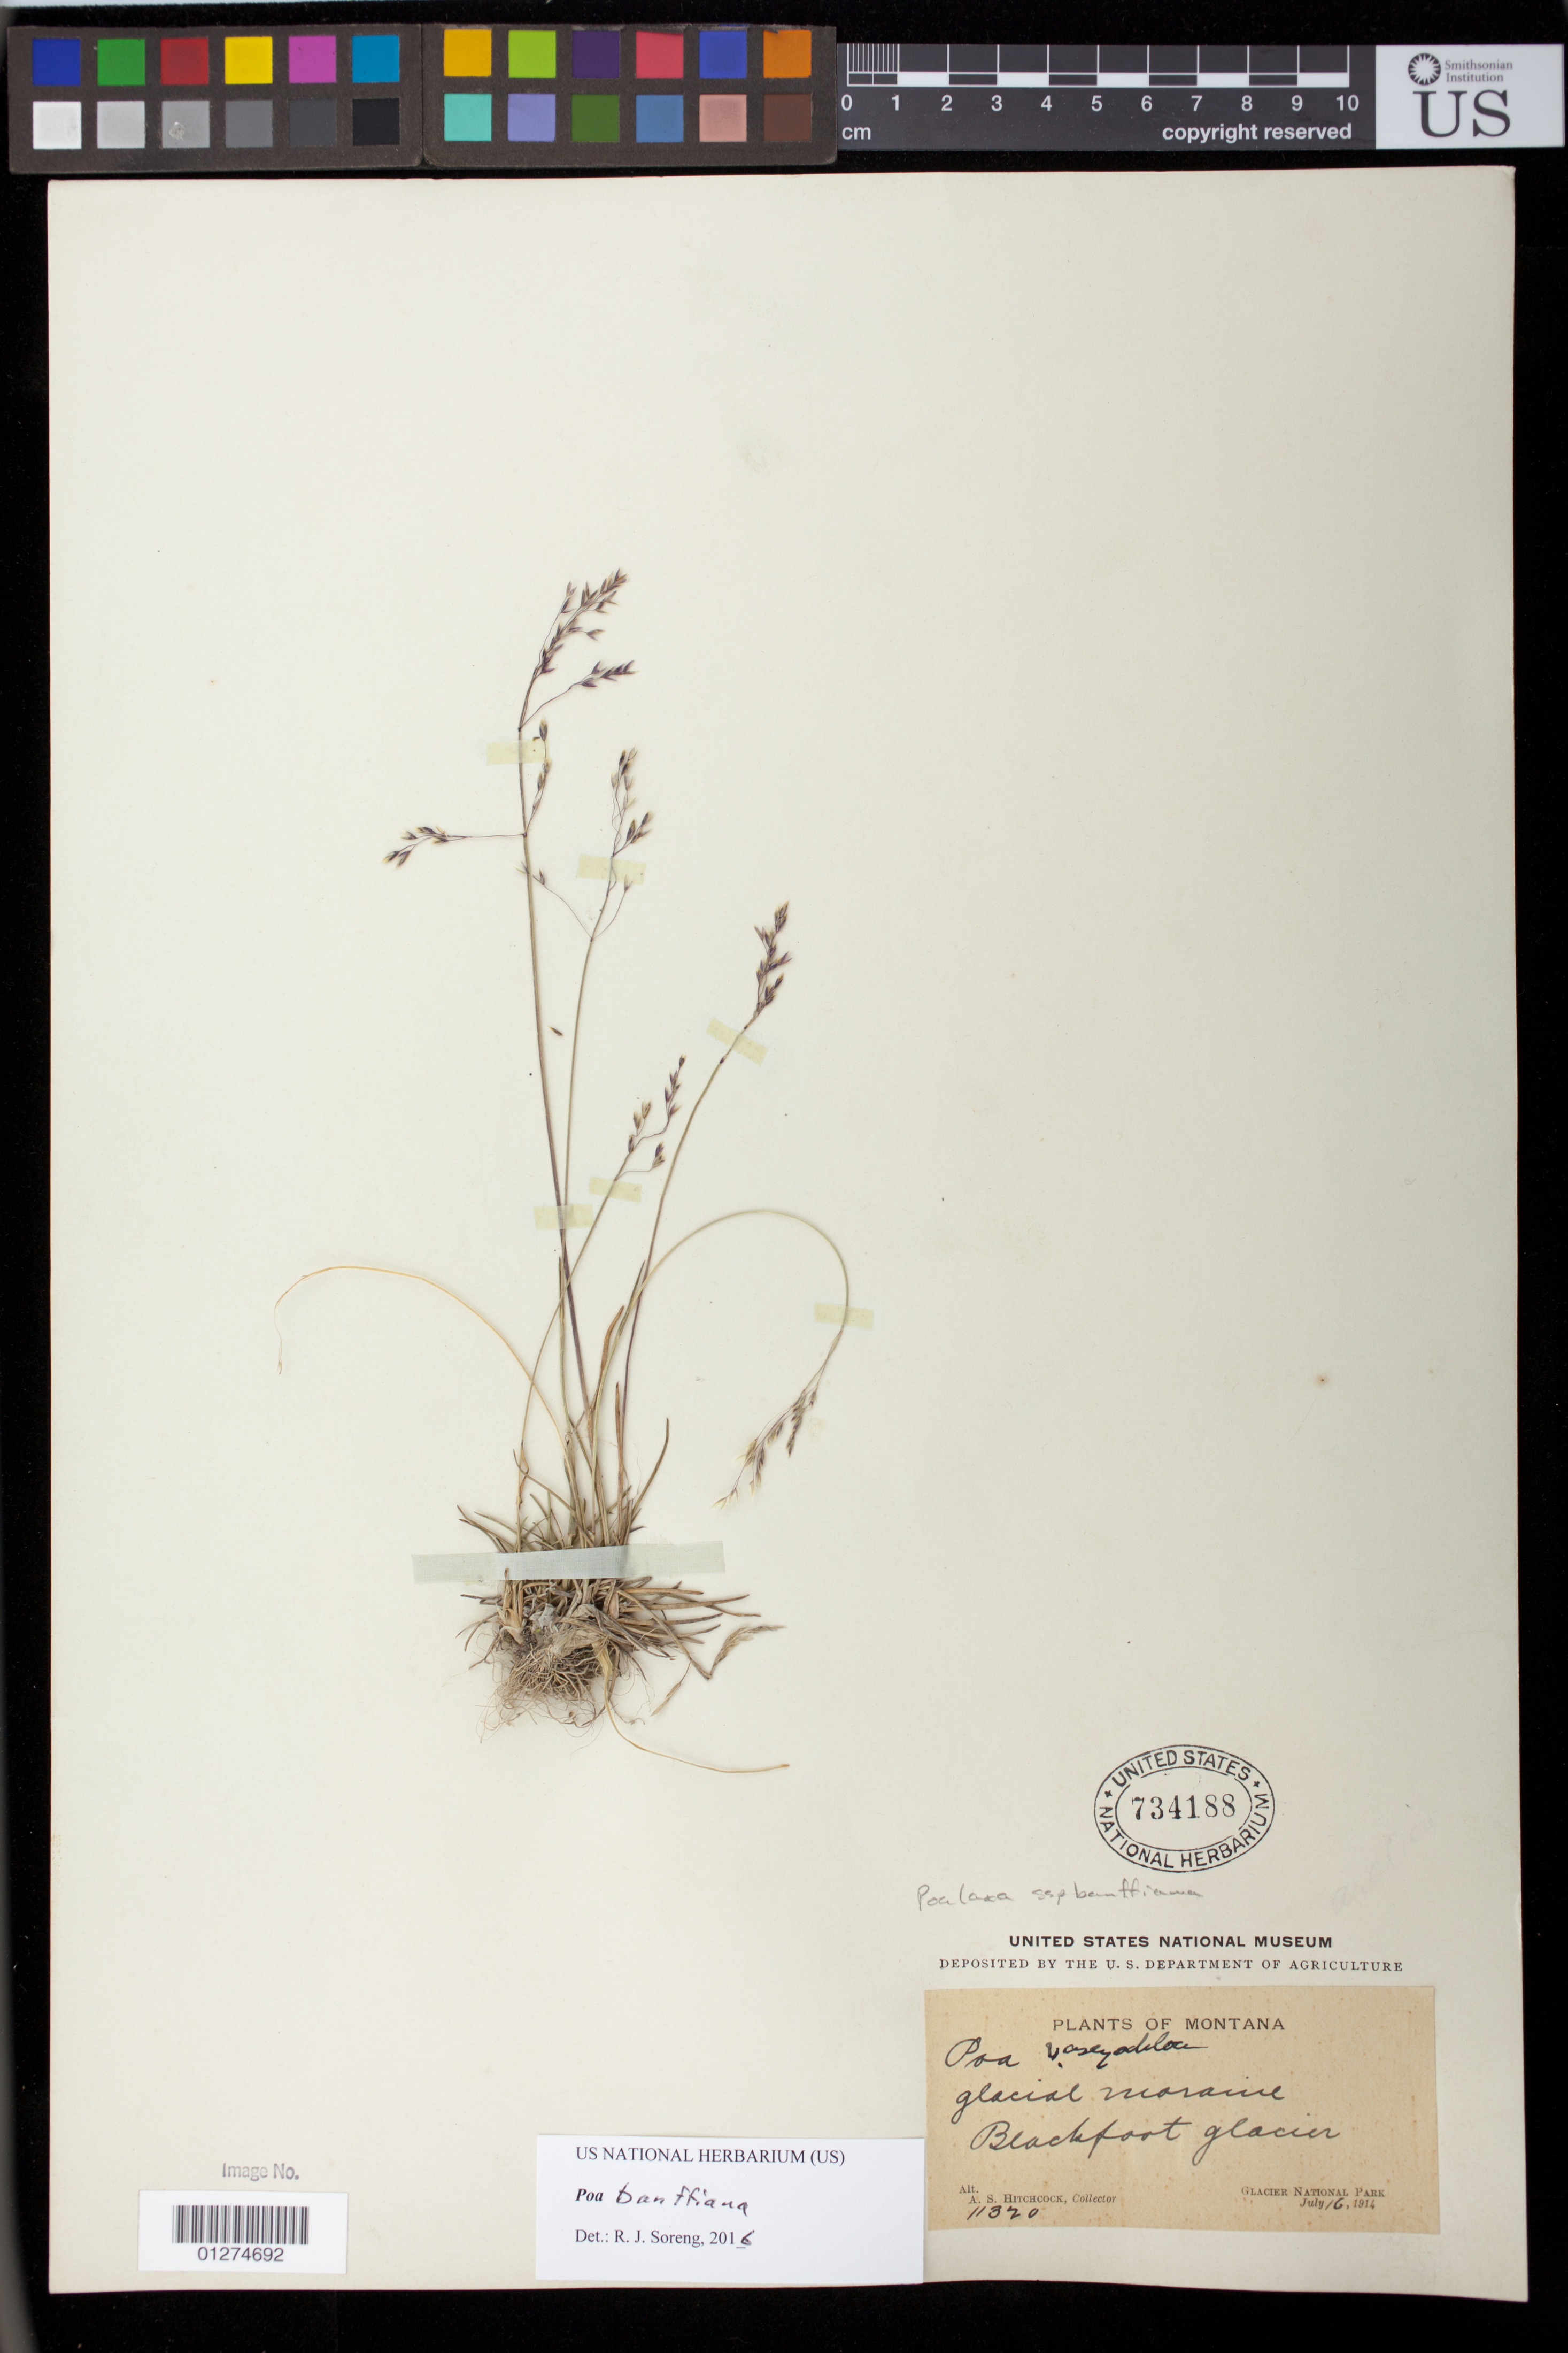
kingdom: Plantae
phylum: Tracheophyta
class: Liliopsida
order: Poales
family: Poaceae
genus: Poa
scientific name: Poa banffiana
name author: (Soreng) Soreng & L.J. Gillespie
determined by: Soreng, Robert J., Research Associate (BOT), Smithsonian Institution - National Museum of Natural History (UNITED STATES)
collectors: A. S. Hitchcock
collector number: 11320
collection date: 1914-07-16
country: United States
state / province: Montana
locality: Glacier Natl. Park, Blackfoot Glacier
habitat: Alpine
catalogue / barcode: US 734188